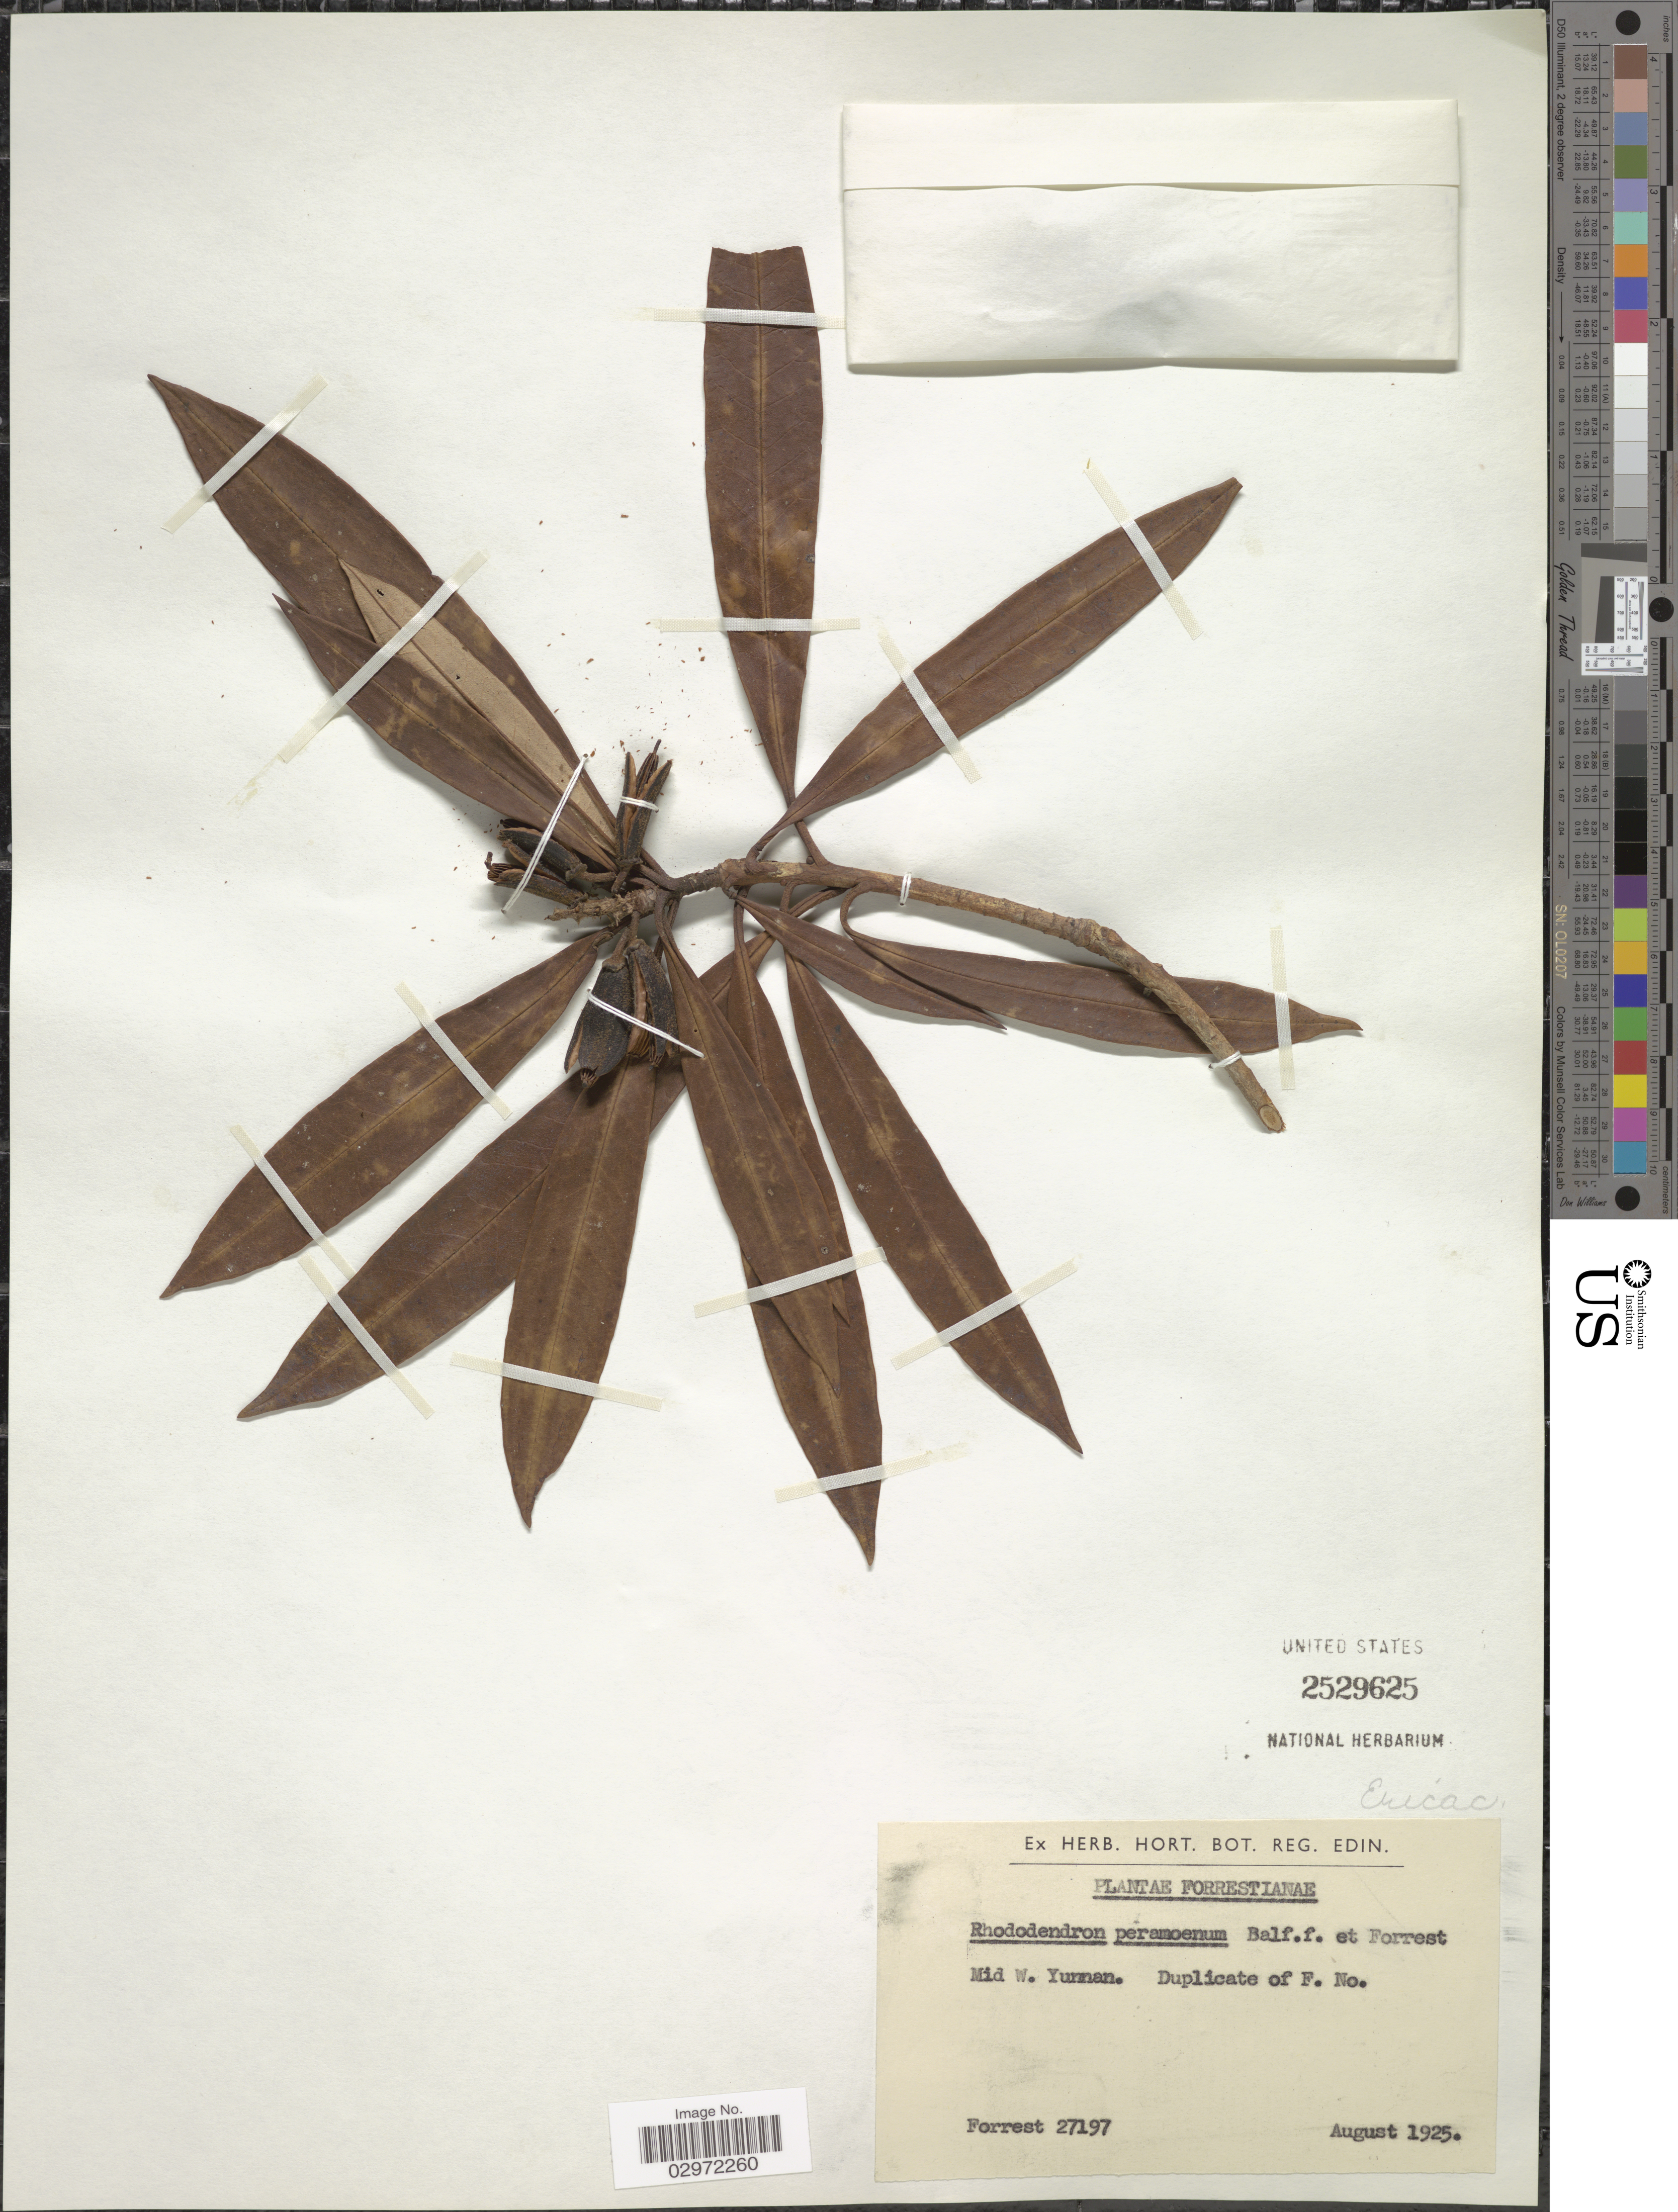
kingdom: Plantae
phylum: Tracheophyta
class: Magnoliopsida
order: Ericales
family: Ericaceae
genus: Rhododendron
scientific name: Rhododendron peramoenum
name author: Balf. f. & Forrest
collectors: -. Forrest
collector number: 27197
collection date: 1925-08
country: China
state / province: Yunnan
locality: Mid W. Yunnan.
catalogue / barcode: US 2529625